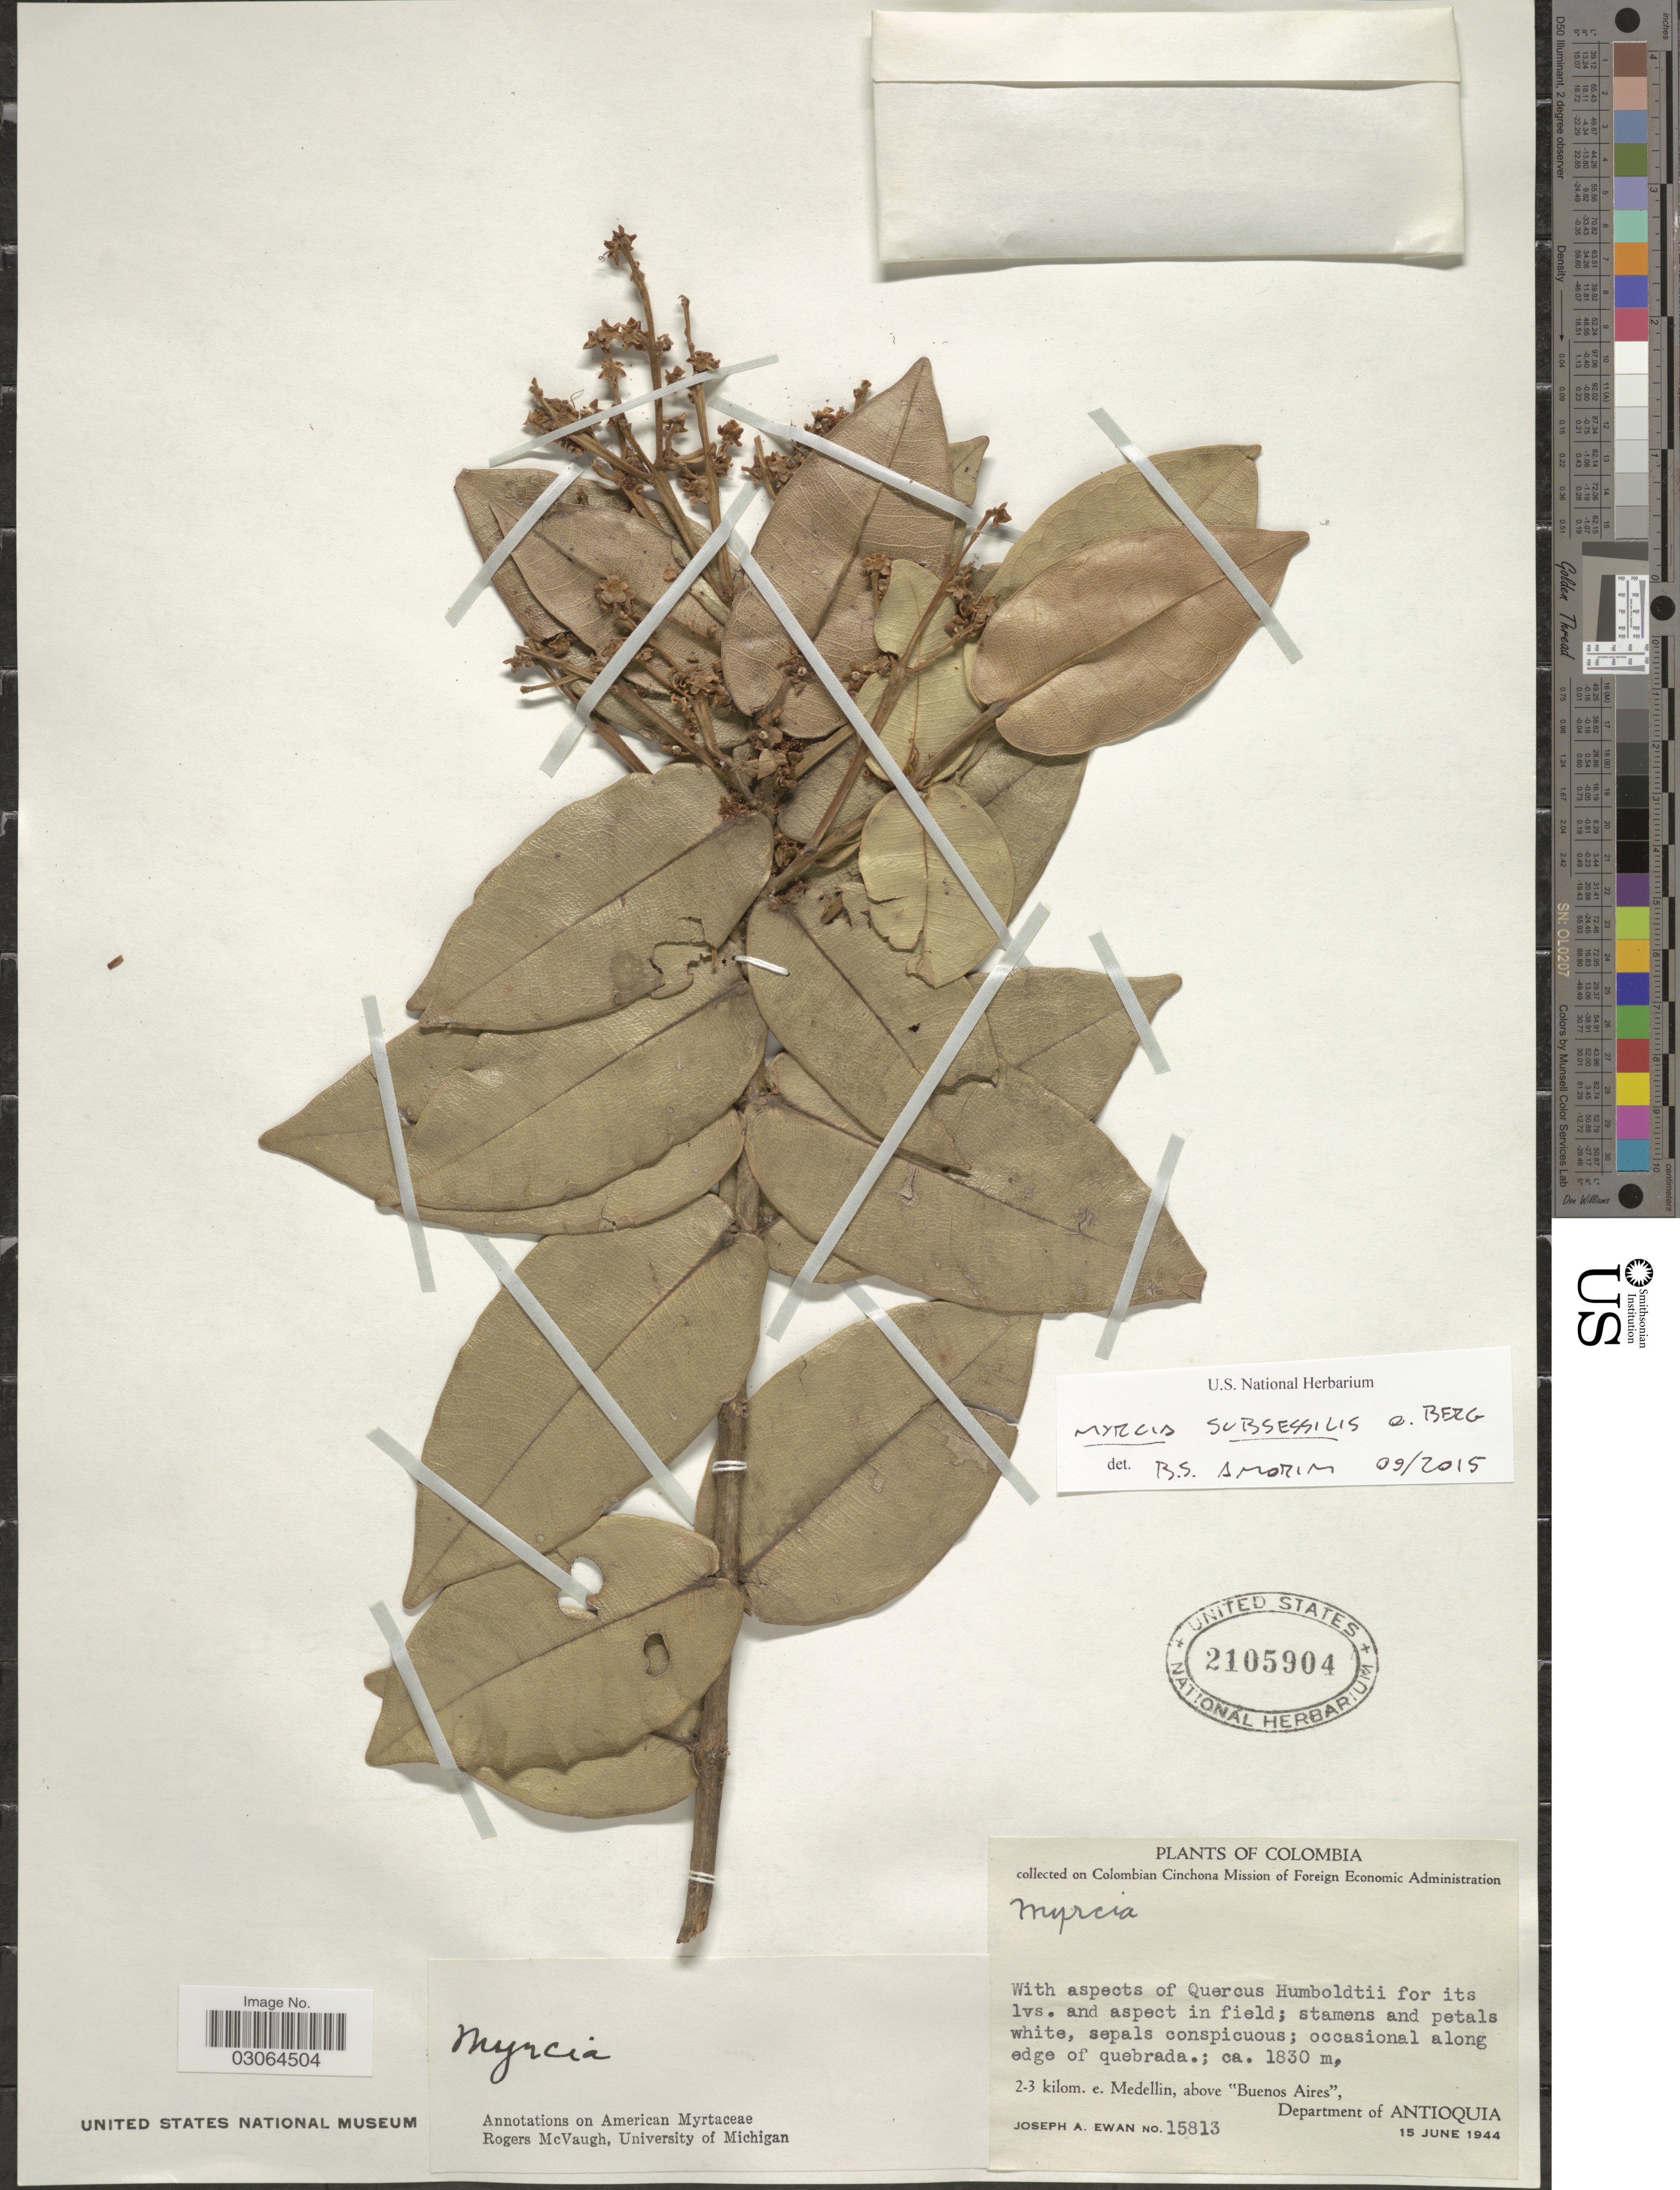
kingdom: Plantae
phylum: Tracheophyta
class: Magnoliopsida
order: Myrtales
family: Myrtaceae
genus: Myrcia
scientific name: Myrcia subsessilis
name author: O. Berg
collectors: J. A. Ewan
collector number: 15813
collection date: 1944-06-15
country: Colombia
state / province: Antioquia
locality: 2-3 kilom. e. Medellin, above "Buenos Aires", Department of Antioquia.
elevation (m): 1830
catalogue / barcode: US 2105904